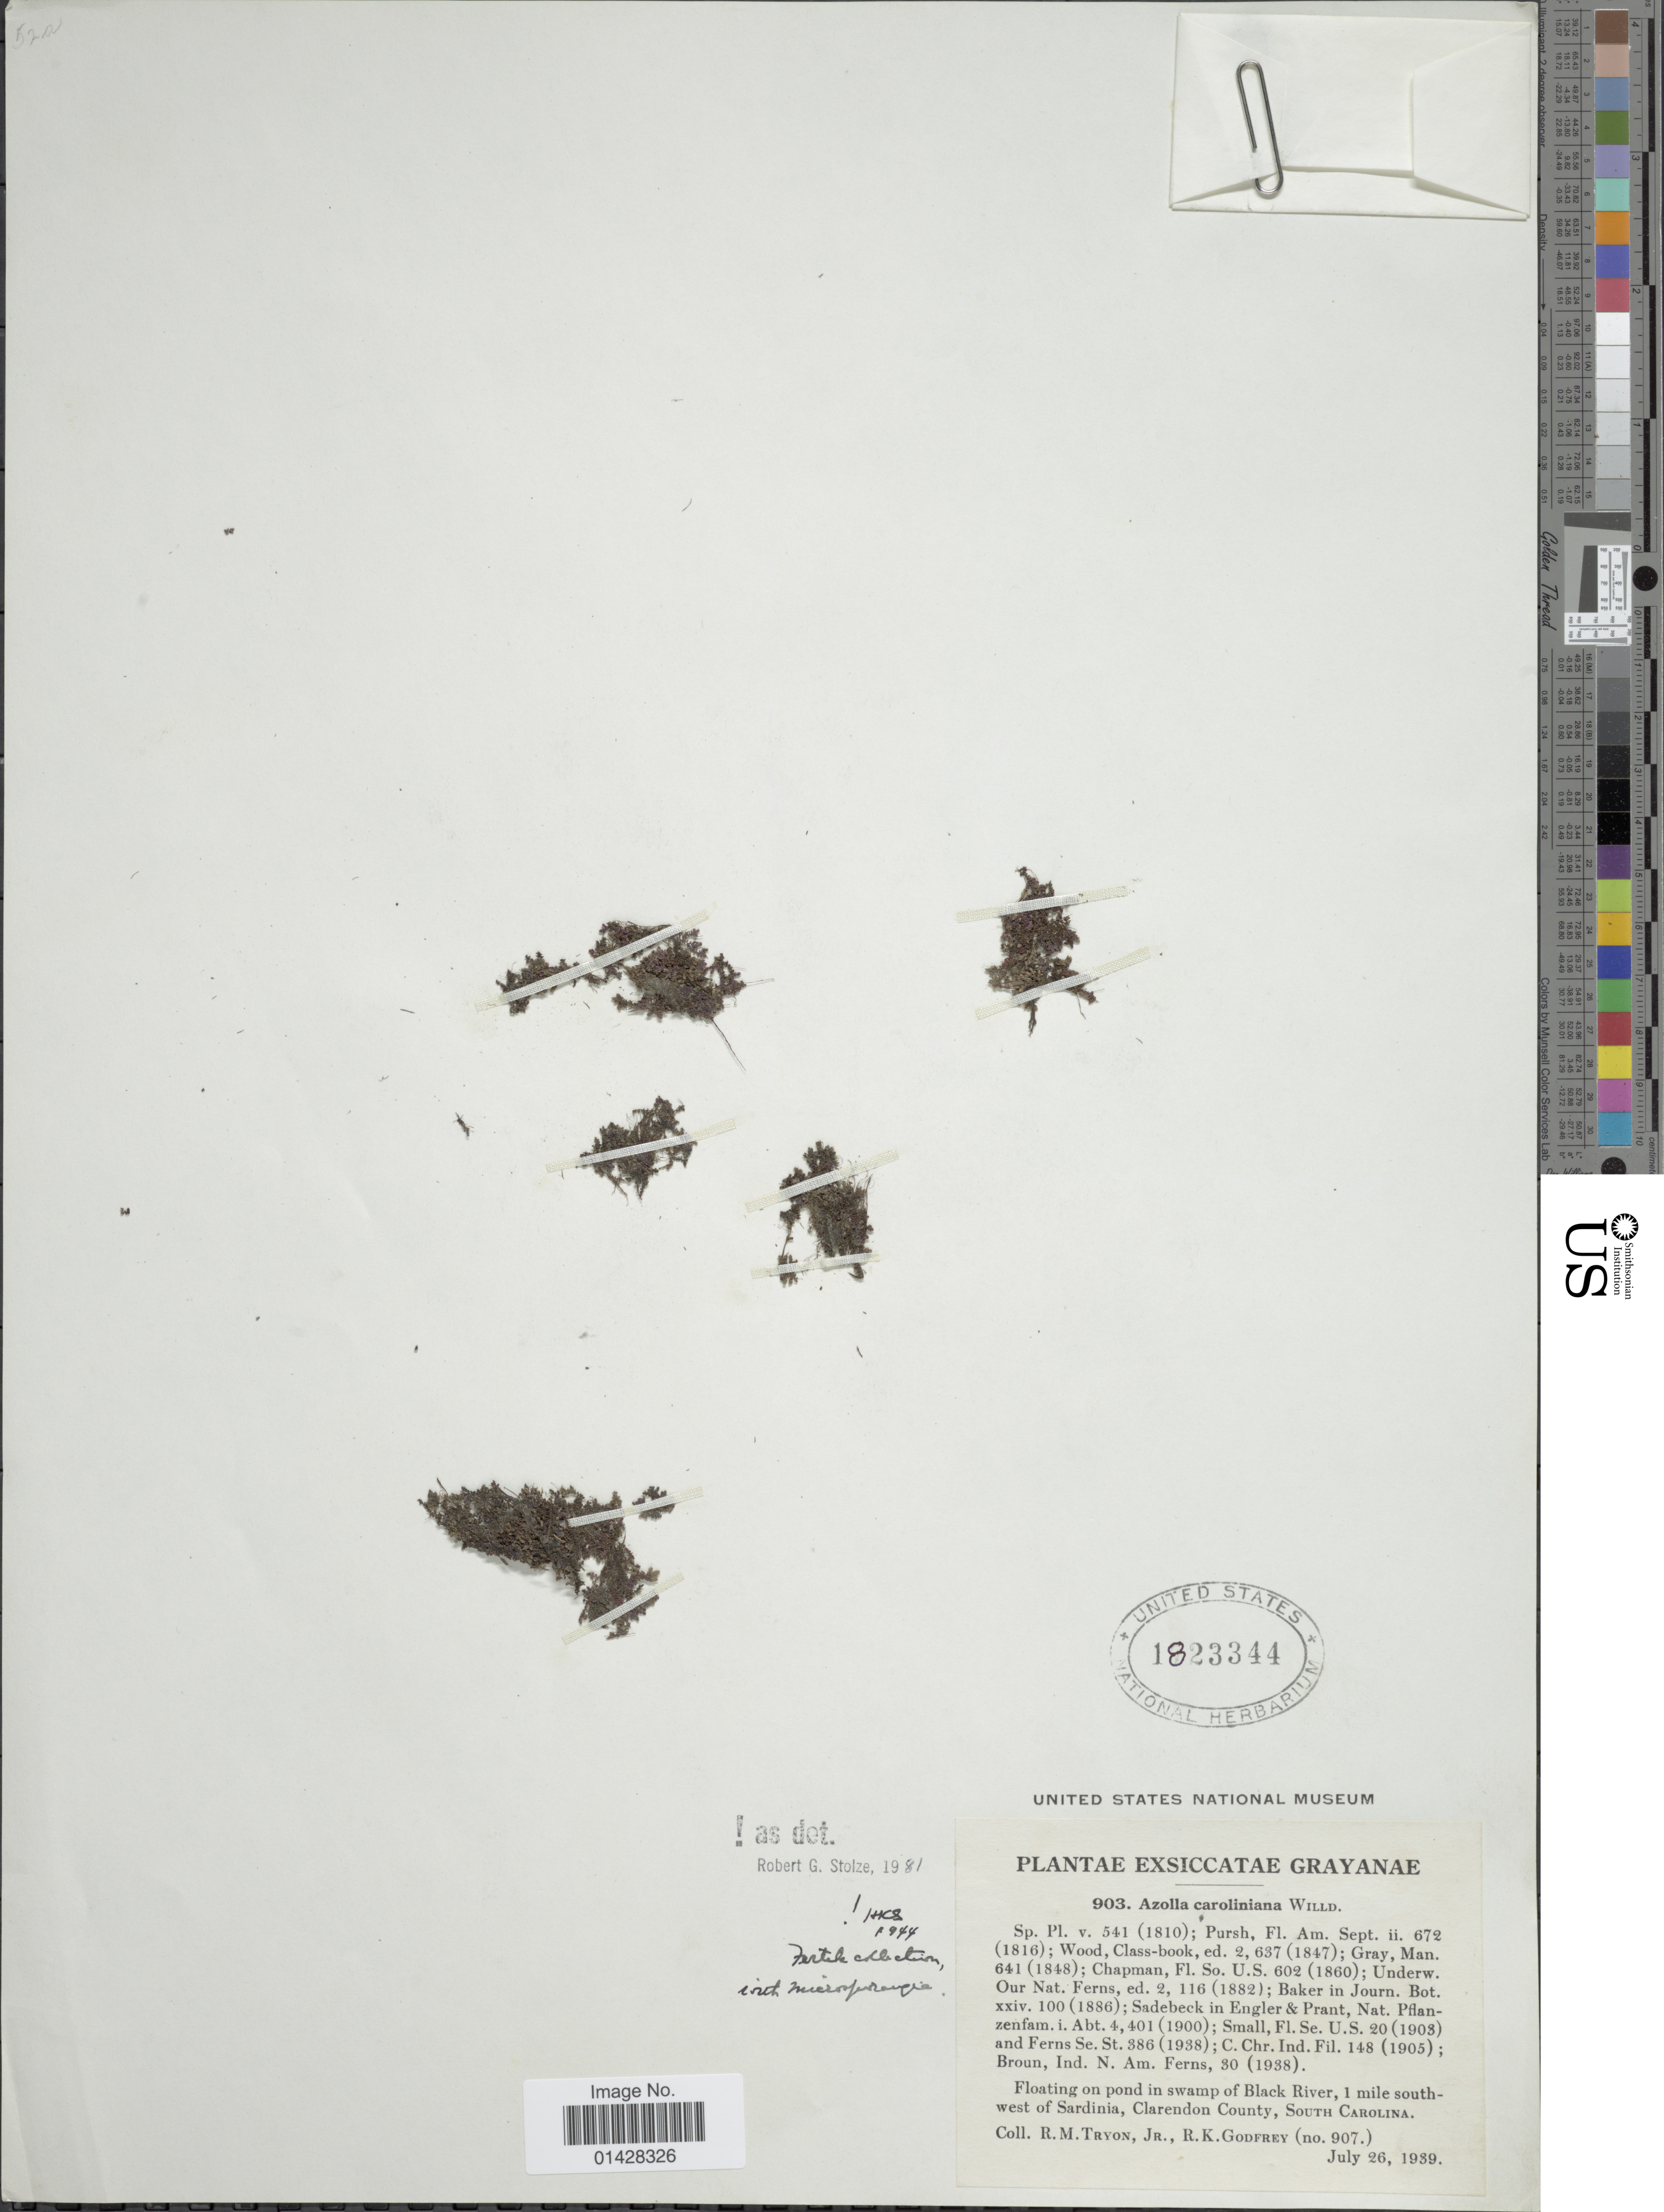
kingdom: Plantae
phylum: Tracheophyta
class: Polypodiopsida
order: Salviniales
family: Salviniaceae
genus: Azolla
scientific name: Azolla caroliniana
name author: Willd.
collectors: R. M. Tryon & R. K. Godfrey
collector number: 907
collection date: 1939-07-26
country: United States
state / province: South Carolina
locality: Floating on pond in swamp of Black River, 1 mile southwest of Sardinis, Clredon County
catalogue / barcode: US 1823344